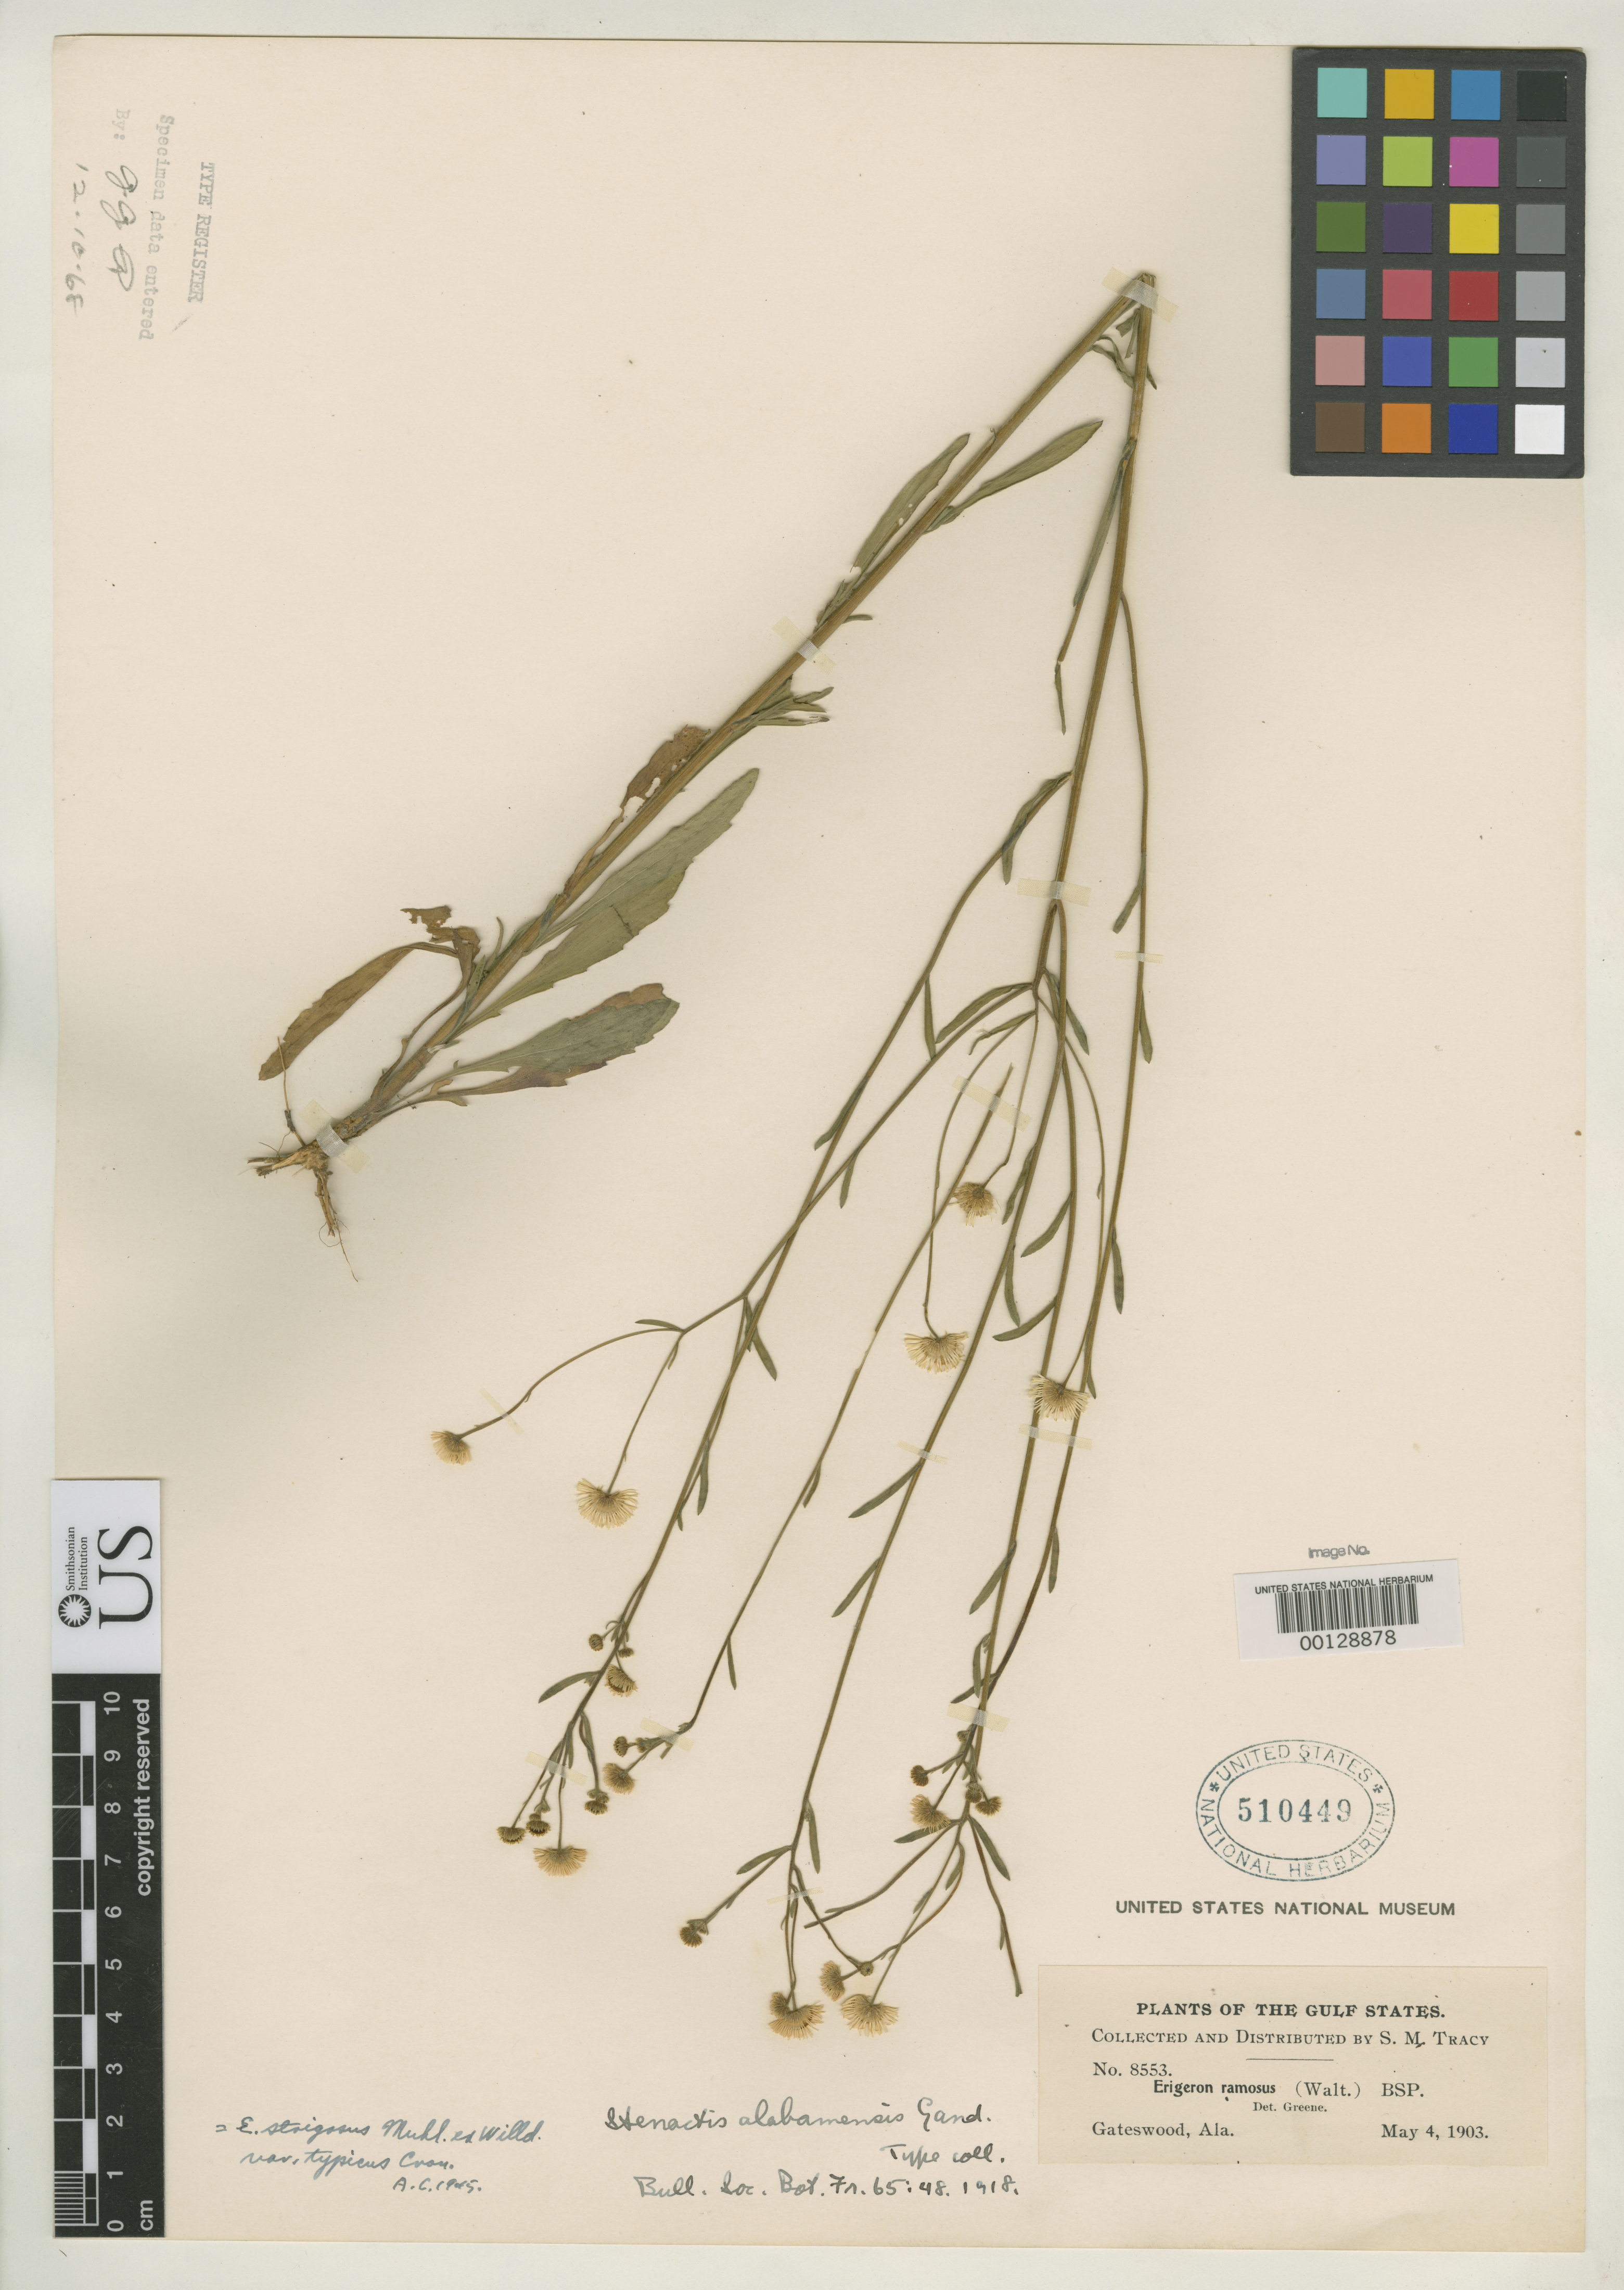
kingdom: Plantae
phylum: Tracheophyta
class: Magnoliopsida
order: Asterales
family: Asteraceae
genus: Stenactis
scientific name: Stenactis alabamensois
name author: Gand.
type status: Isotype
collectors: S. M. Tracy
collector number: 8553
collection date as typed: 04 May 1903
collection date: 1903-05-04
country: United States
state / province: Alabama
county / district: Baldwin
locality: Gateswood.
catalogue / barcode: US 510449